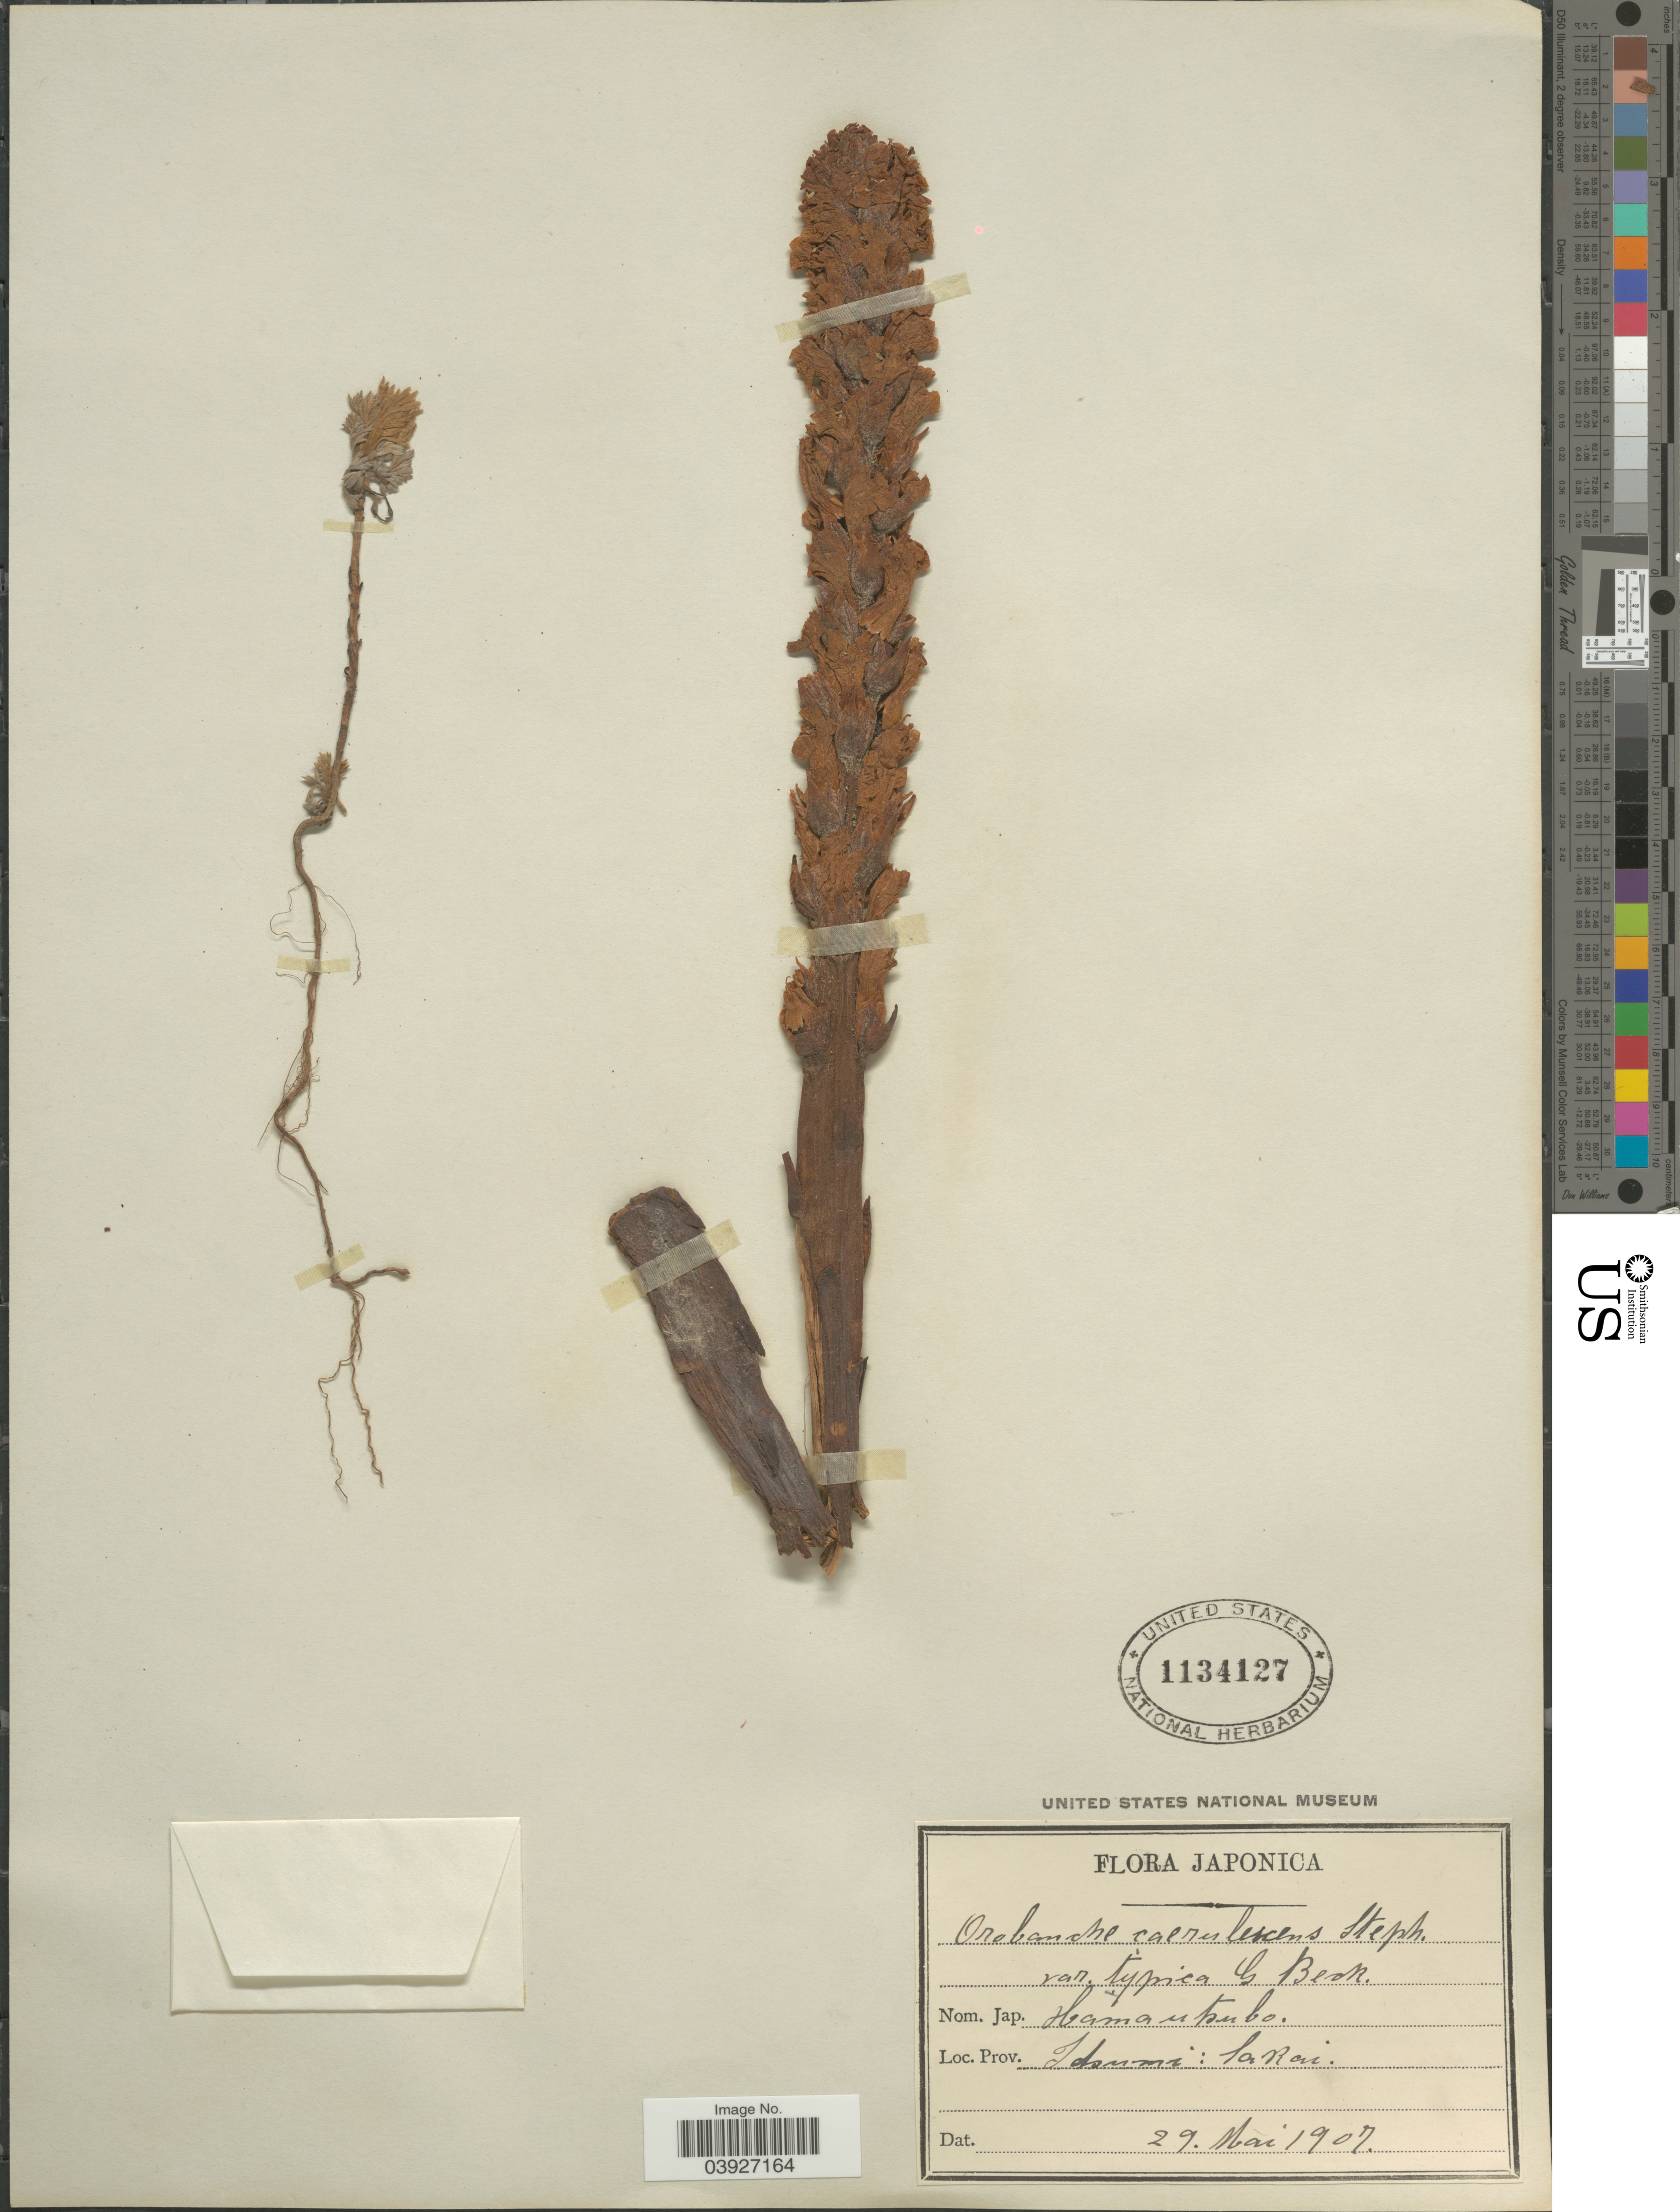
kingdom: Plantae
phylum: Tracheophyta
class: Magnoliopsida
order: Lamiales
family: Orobanchaceae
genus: Orobanche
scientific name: Orobanche coerulescens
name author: Steph.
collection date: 1907-05-29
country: Japan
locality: Itsumi: Sakai.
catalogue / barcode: US 1134127